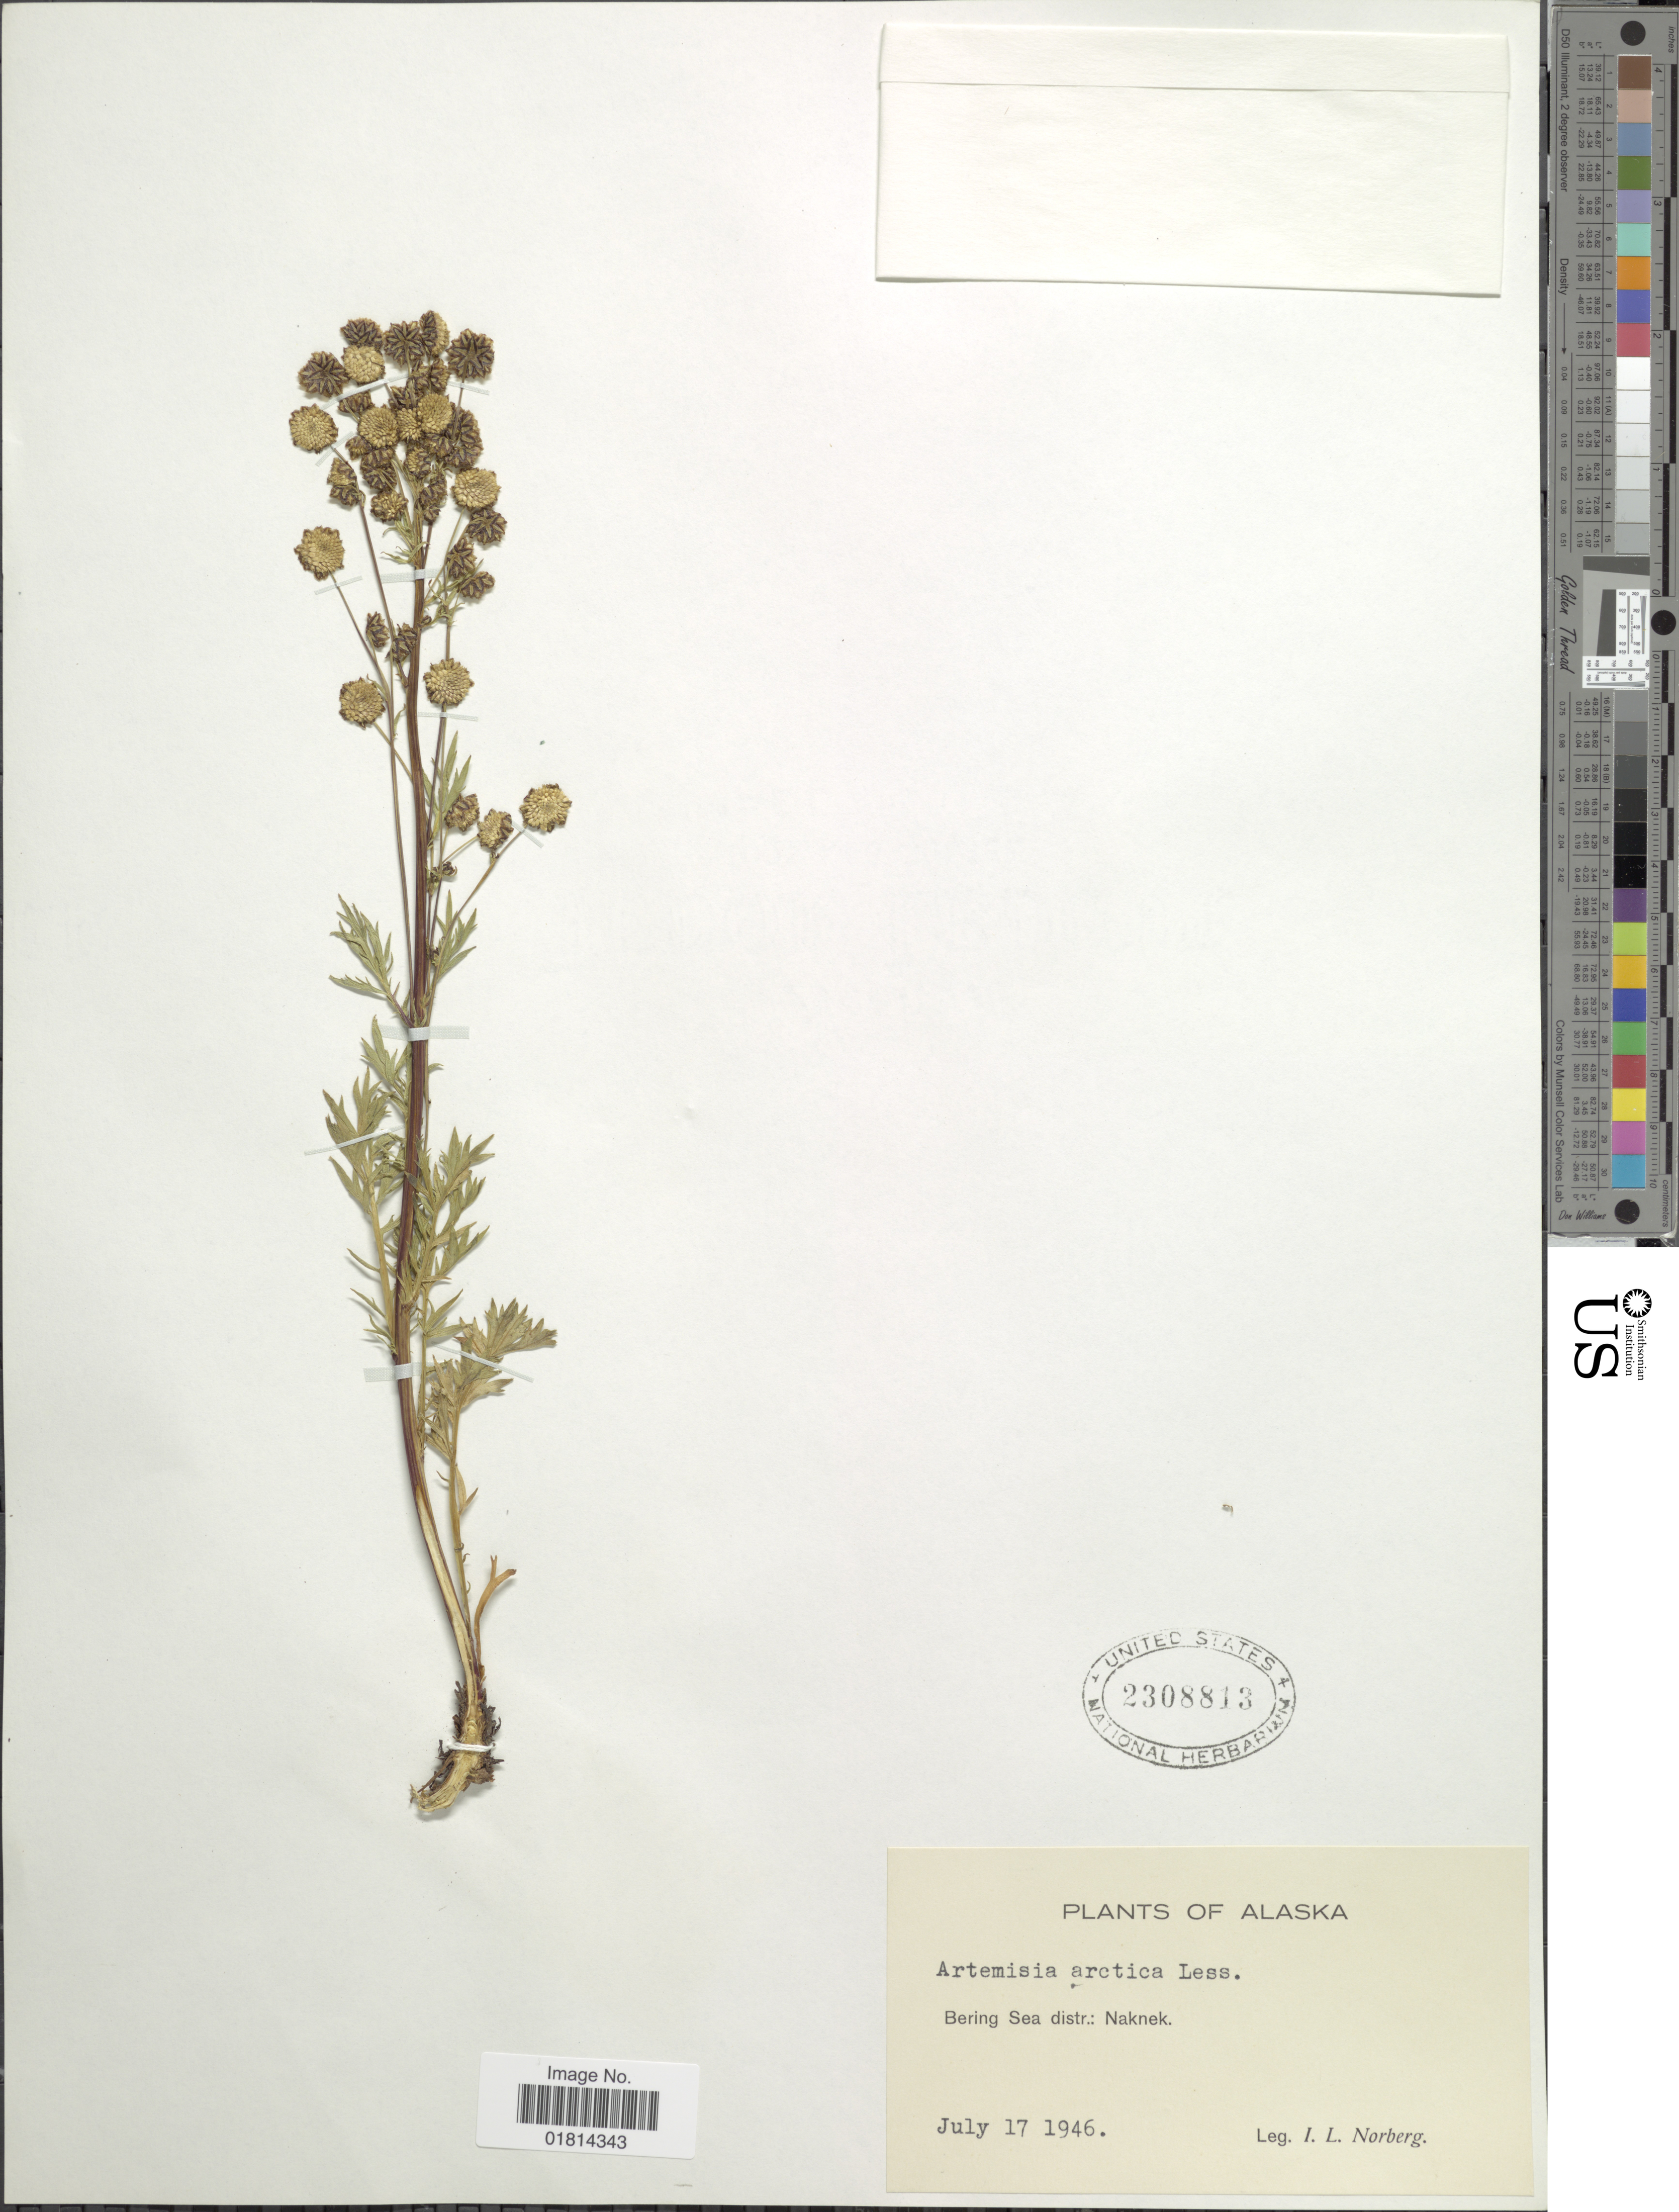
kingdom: Plantae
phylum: Tracheophyta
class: Magnoliopsida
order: Asterales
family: Asteraceae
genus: Artemisia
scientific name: Artemisia arctica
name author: Less.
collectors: I. Norberg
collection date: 1946-07-17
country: United States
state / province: Alaska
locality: Bering Sea distr.: Naknek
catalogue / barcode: US 2308813